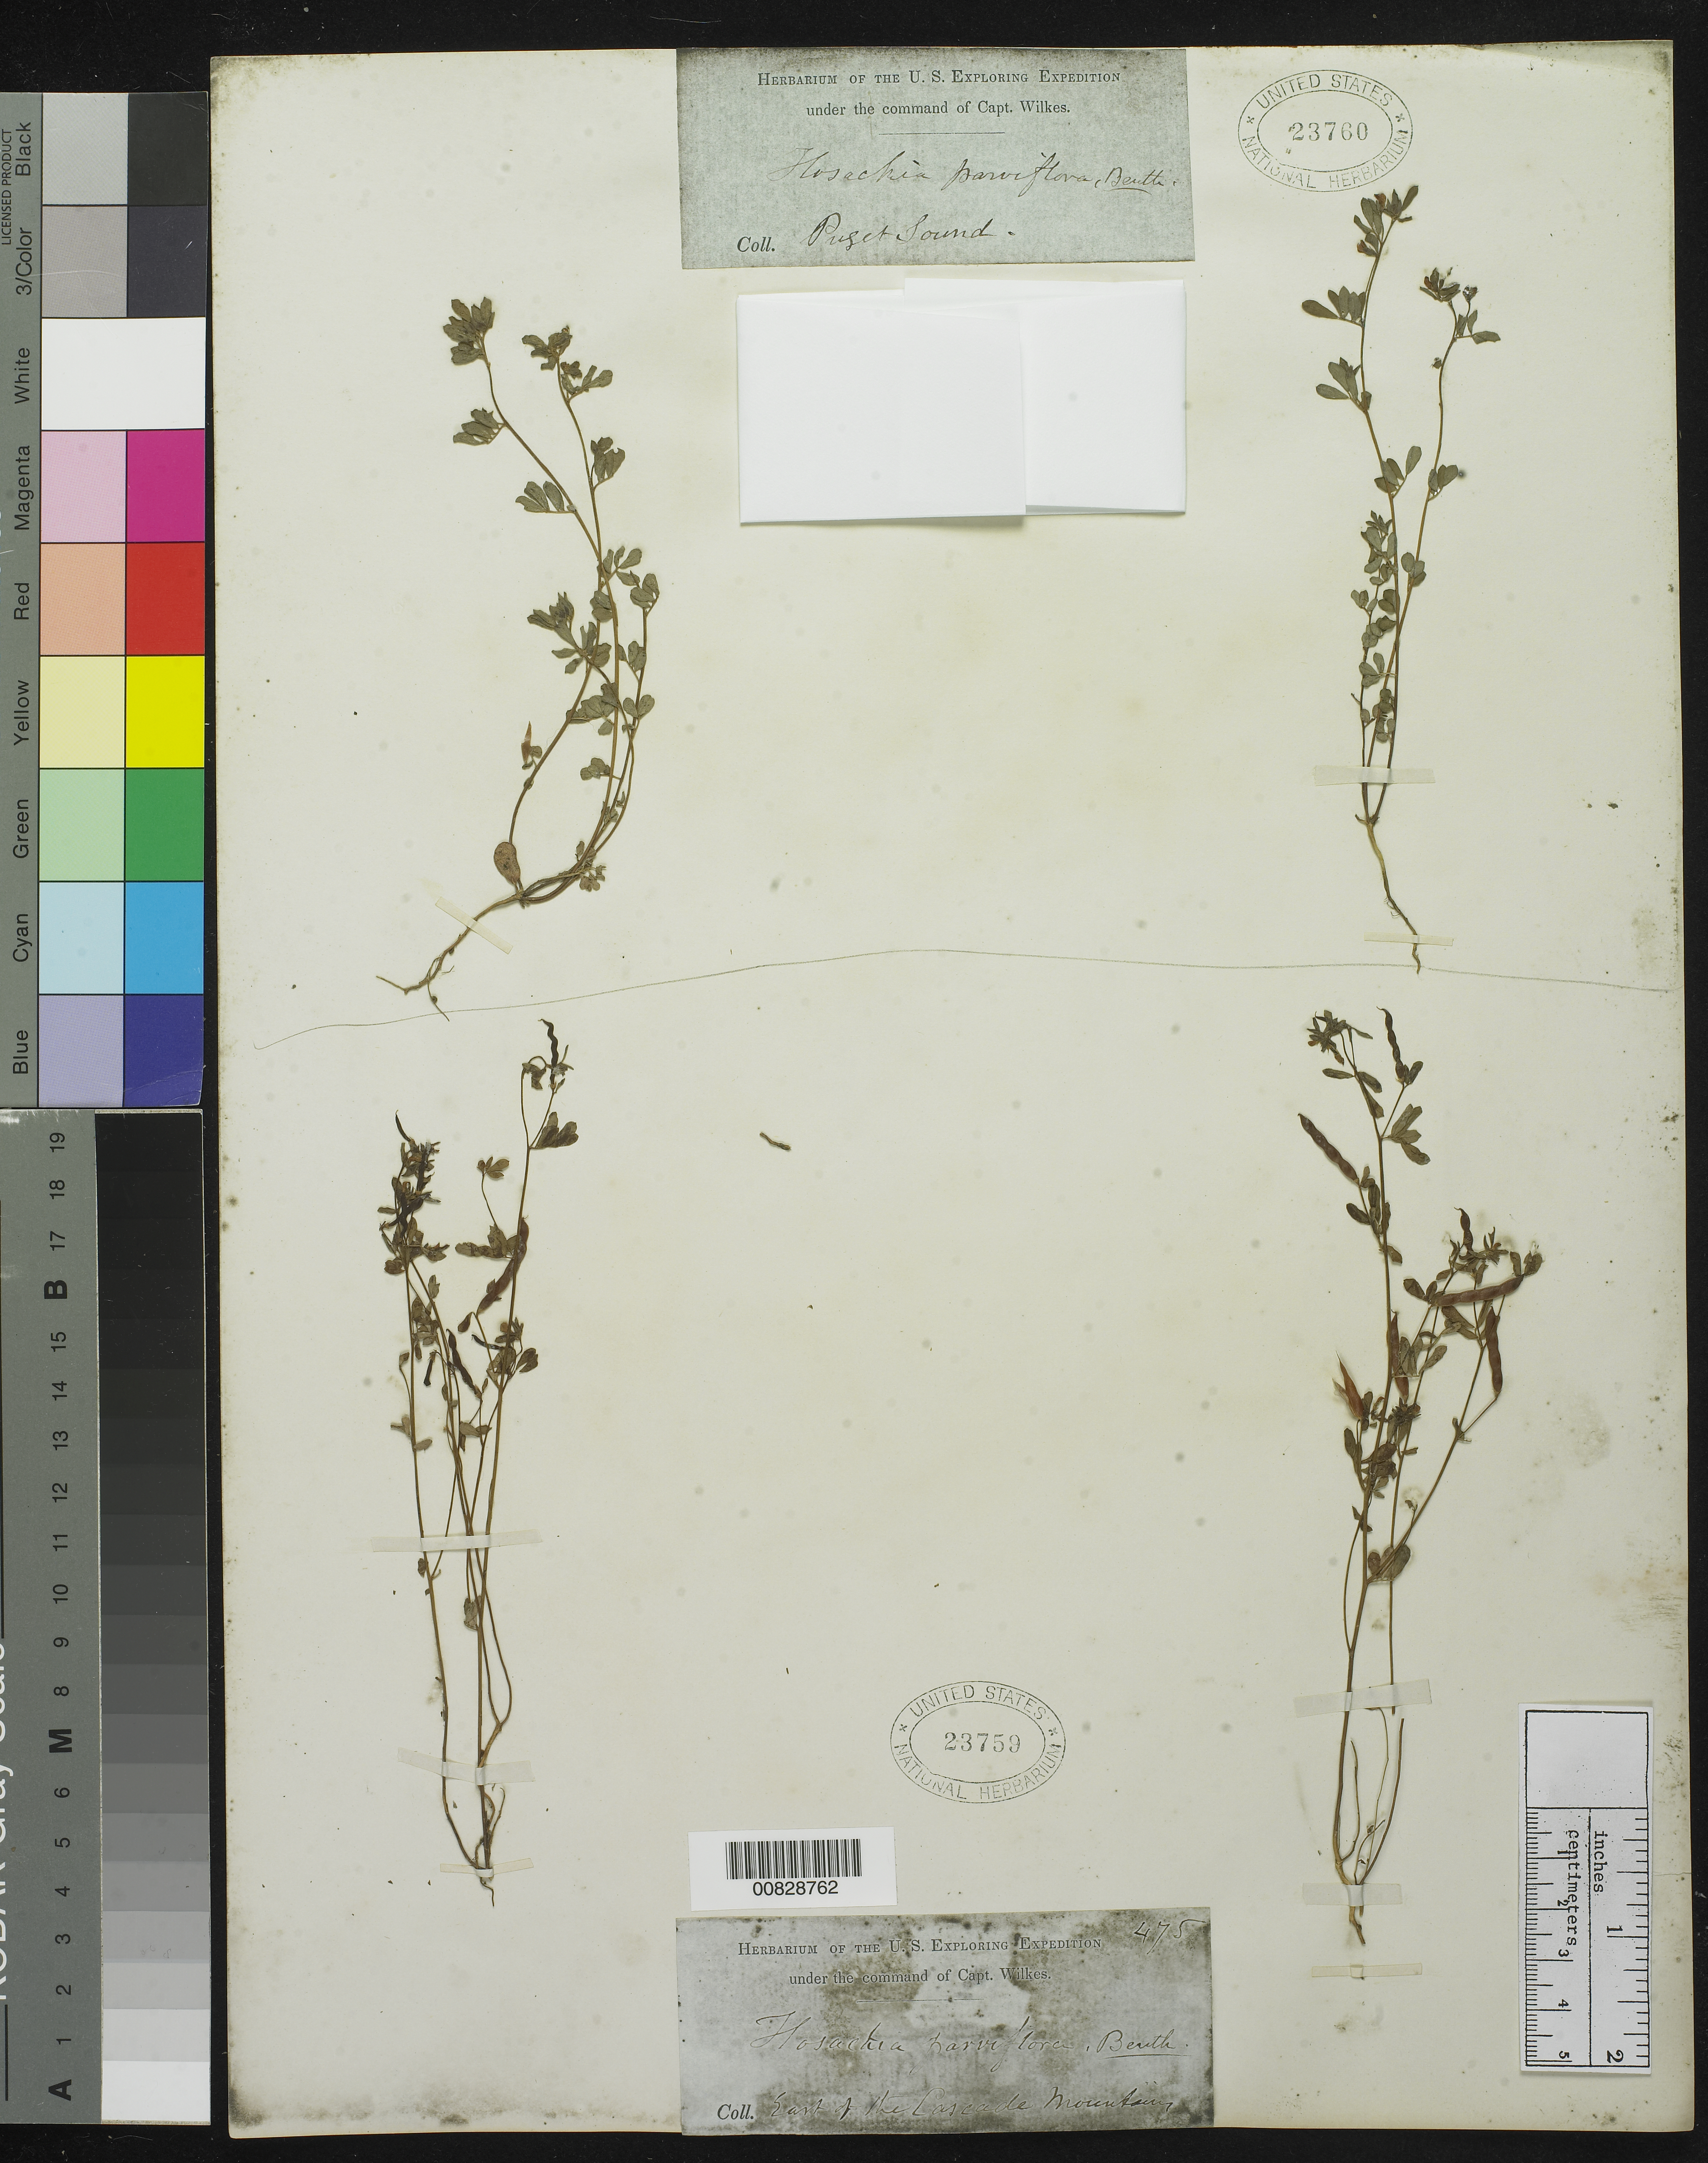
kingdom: Plantae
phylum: Tracheophyta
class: Magnoliopsida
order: Fabales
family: Fabaceae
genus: Syrmatium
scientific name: Syrmatium tomentosum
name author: (Hook. & Arn.) Vogel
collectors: Wilkes Explor. Exped.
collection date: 1838/1842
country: United States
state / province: Washington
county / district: King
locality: Puget Sound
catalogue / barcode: US 23760